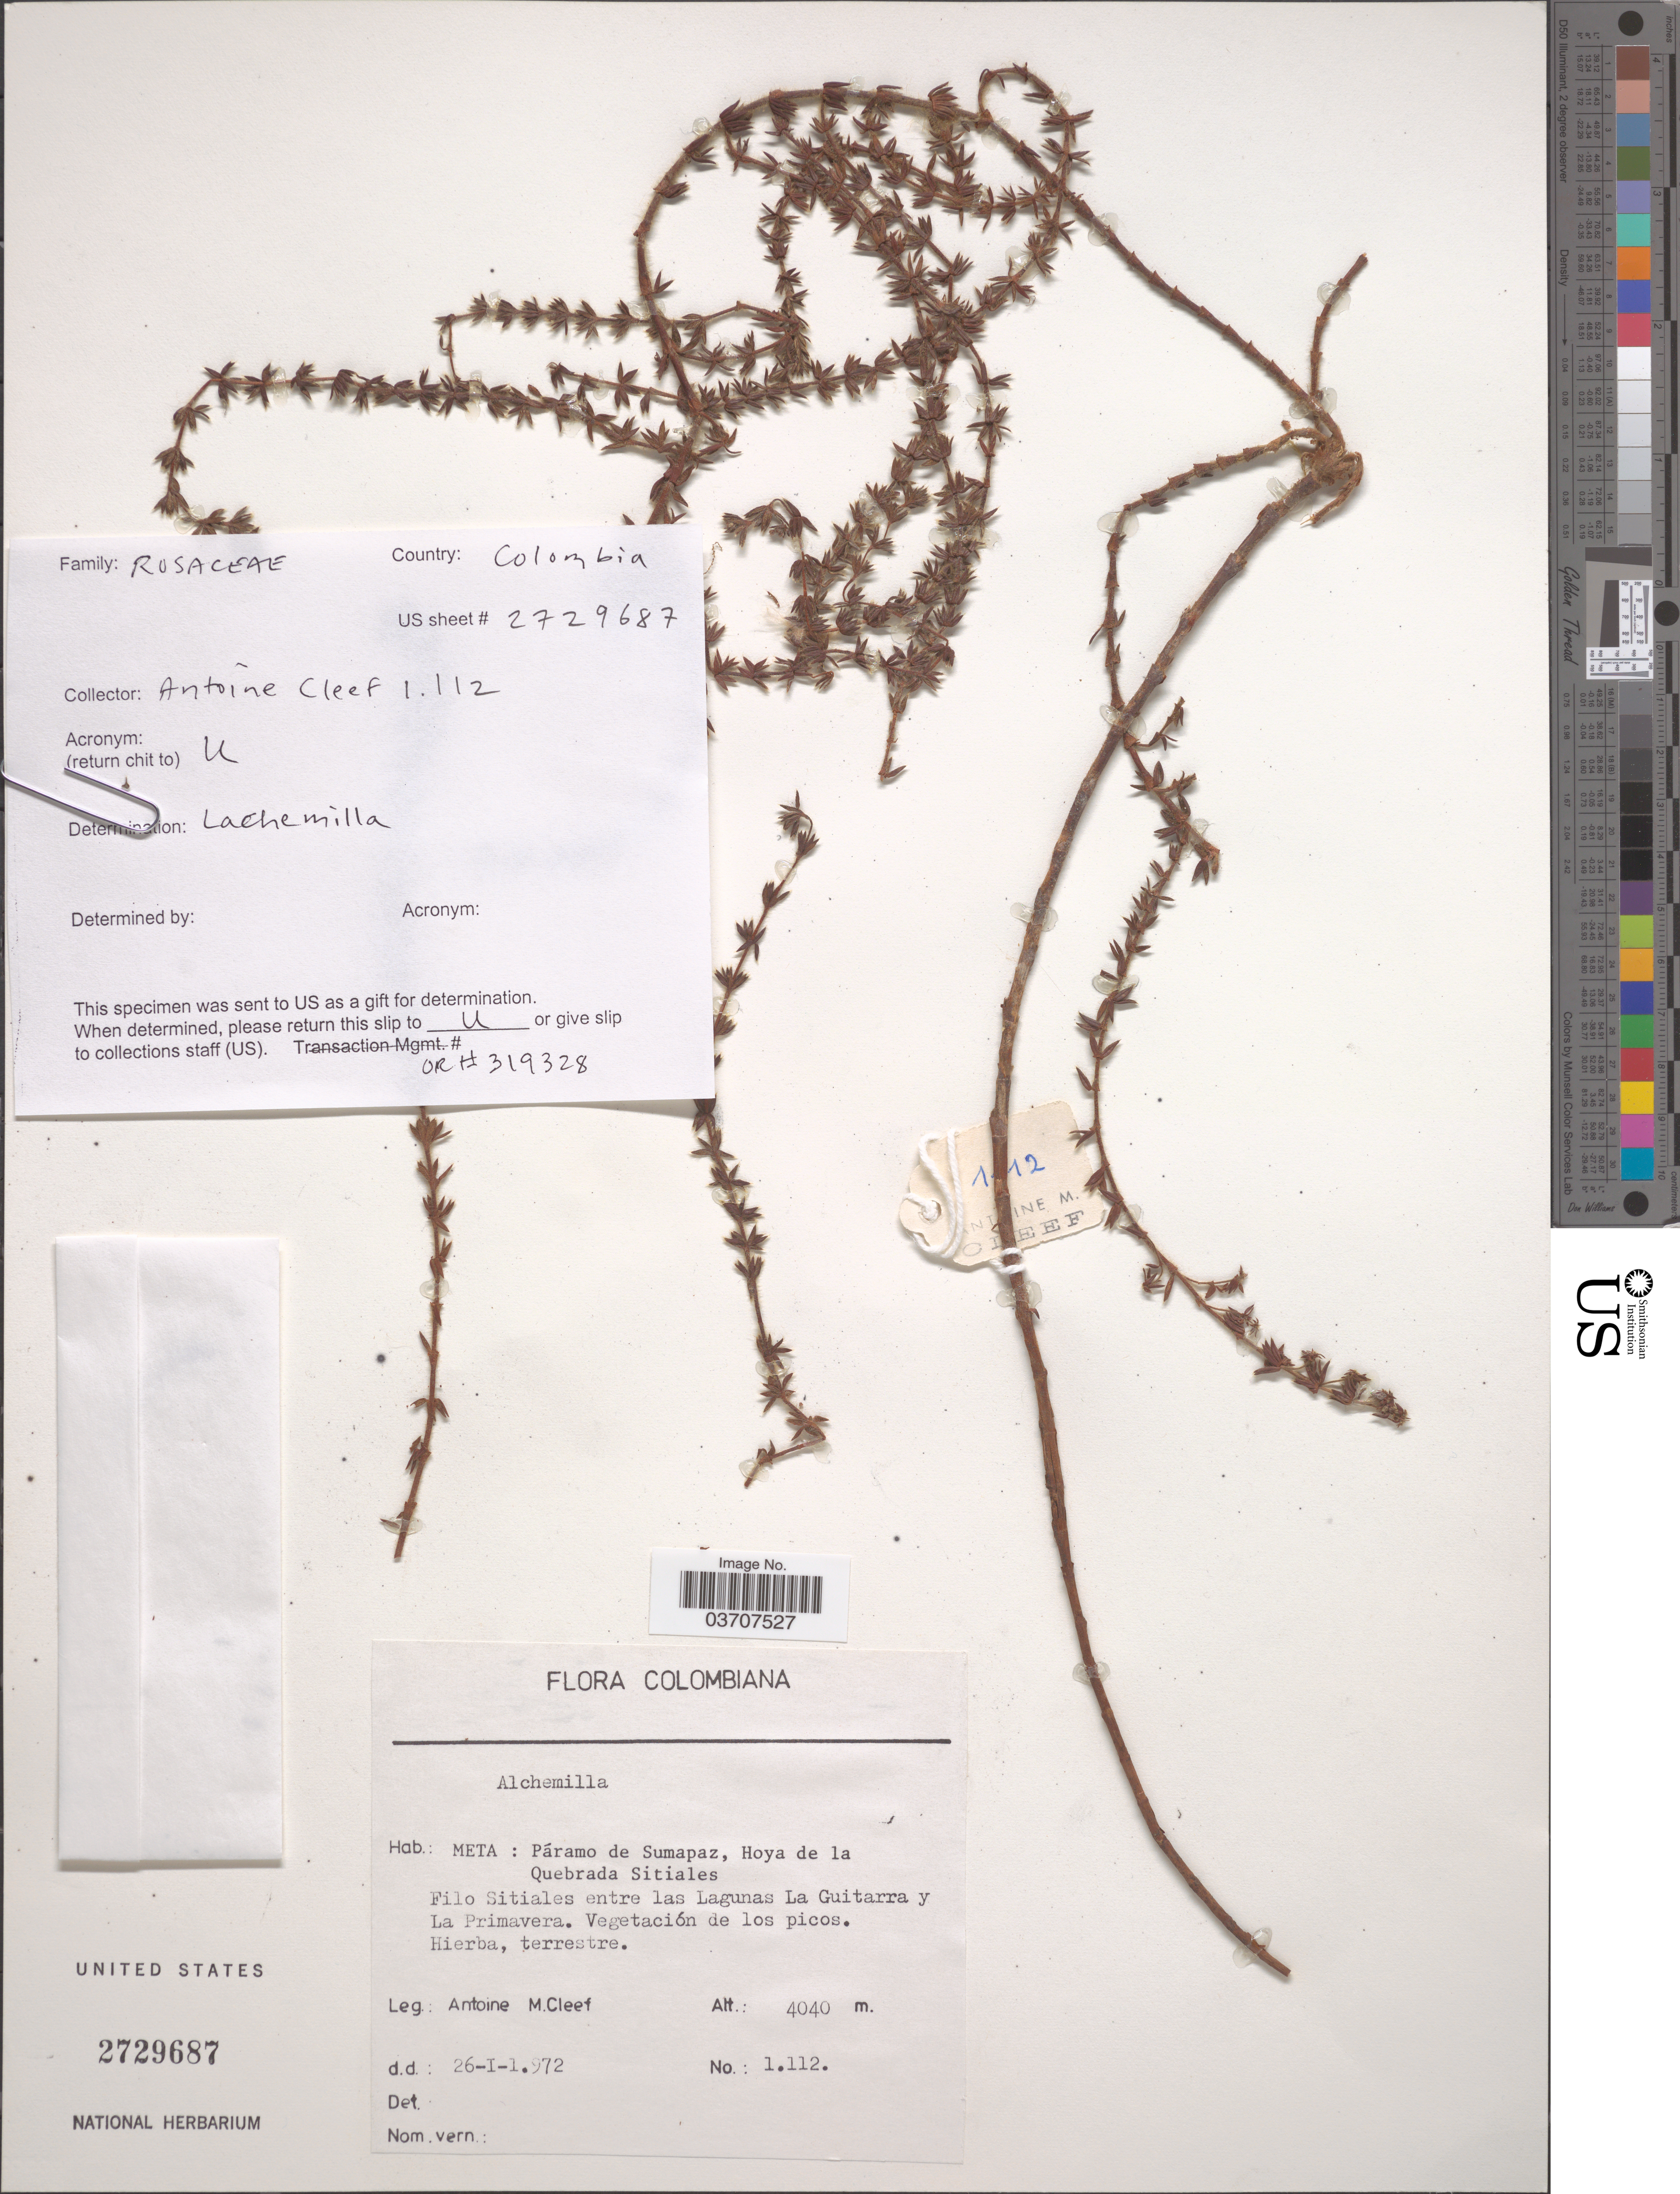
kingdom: Plantae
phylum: Tracheophyta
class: Magnoliopsida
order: Rosales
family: Rosaceae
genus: Alchemilla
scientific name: Alchemilla verticillata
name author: Fielding & Gardner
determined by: Dorr, L. J., (BOT), Smithsonian Institution - National Museum of Natural History (UNITED STATES)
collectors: A. M. Cleef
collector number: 1112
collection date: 1972-01-26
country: Colombia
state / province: Meta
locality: Páramo de Sumapaz, Hoya de la Quebrada Sitiales. Filo Sitiales entre las Lagunas La Guitarra y La Primavera.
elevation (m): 4040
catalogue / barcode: US 2729687